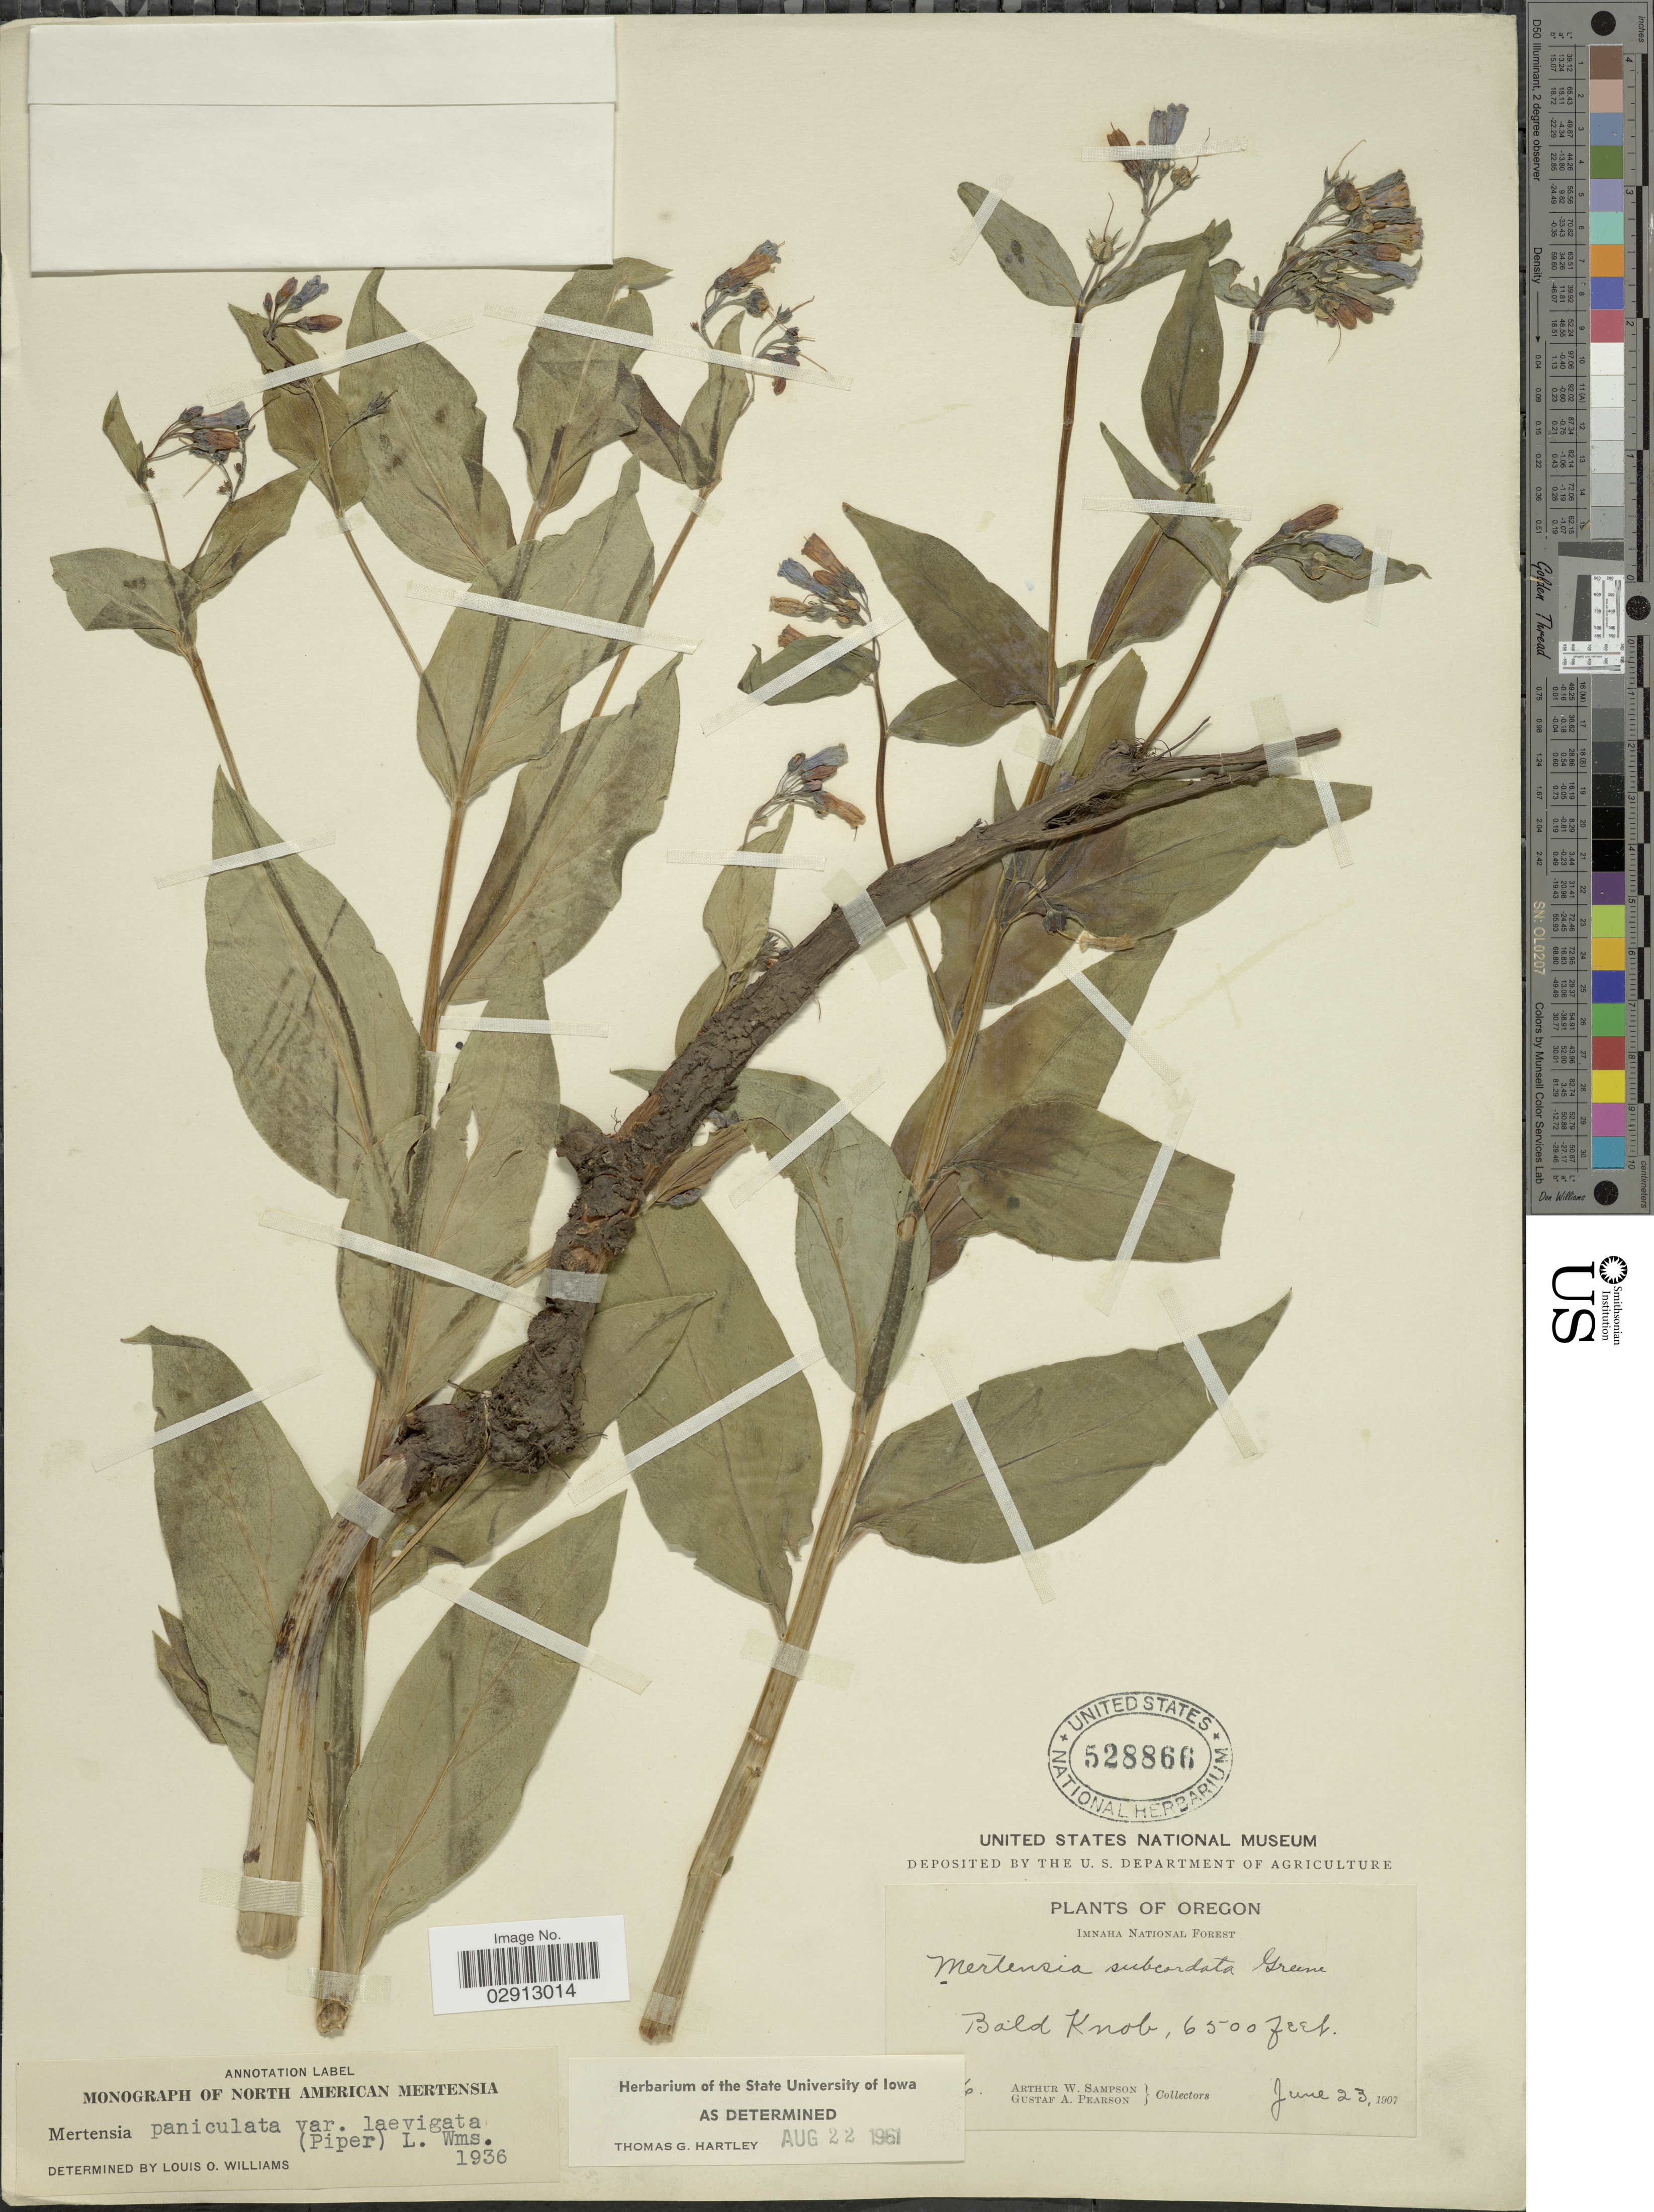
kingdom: Plantae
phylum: Tracheophyta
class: Magnoliopsida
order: Boraginales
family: Boraginaceae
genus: Mertensia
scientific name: Mertensia paniculata var. laevigata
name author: (Piper) L.O. Williams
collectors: A. Sampson & G. Pearson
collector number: !6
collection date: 1907-06-23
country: United States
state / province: Oregon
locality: Imnaha National Forest. Bald Knob.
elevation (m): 1981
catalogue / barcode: US 528866